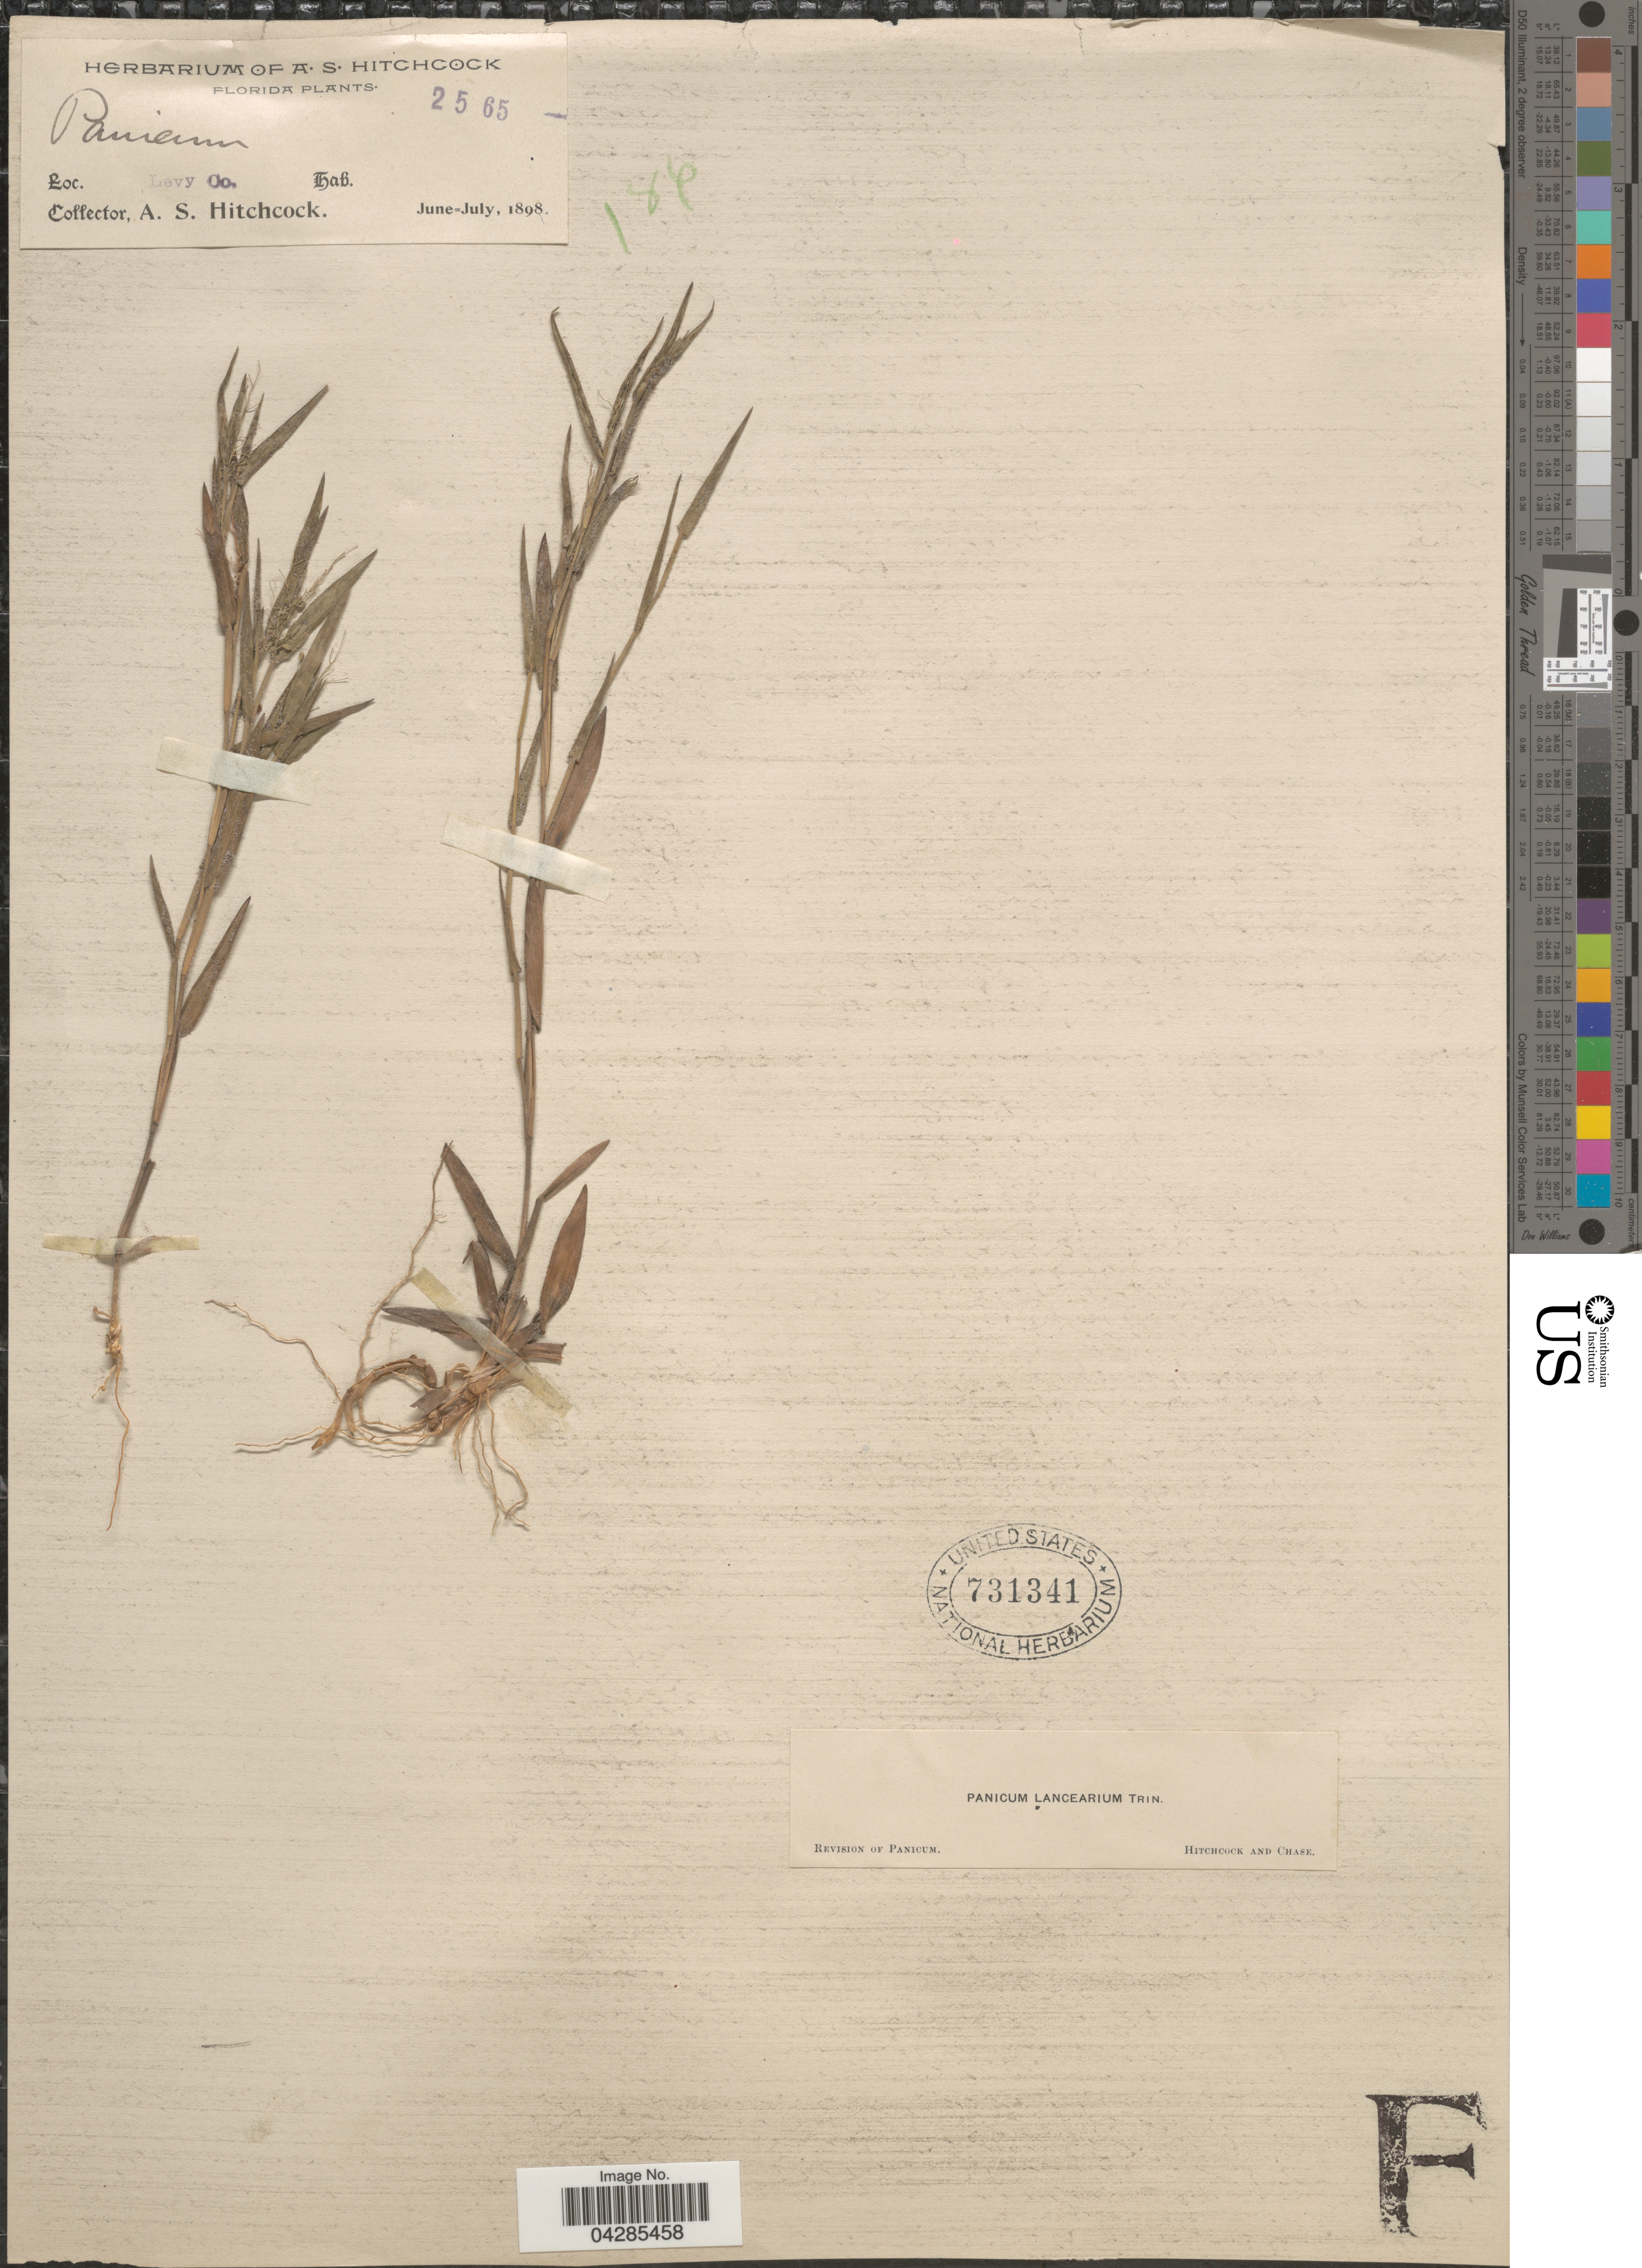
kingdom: Plantae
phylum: Tracheophyta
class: Liliopsida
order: Poales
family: Poaceae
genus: Dichanthelium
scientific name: Dichanthelium portoricense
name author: (Desv. ex Ham.) B.F. Hansen & Wunderlin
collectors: A. S. Hitchcock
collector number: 2565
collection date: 1898-06/1898-07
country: United States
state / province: Florida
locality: Levy Co.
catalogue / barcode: US 731341